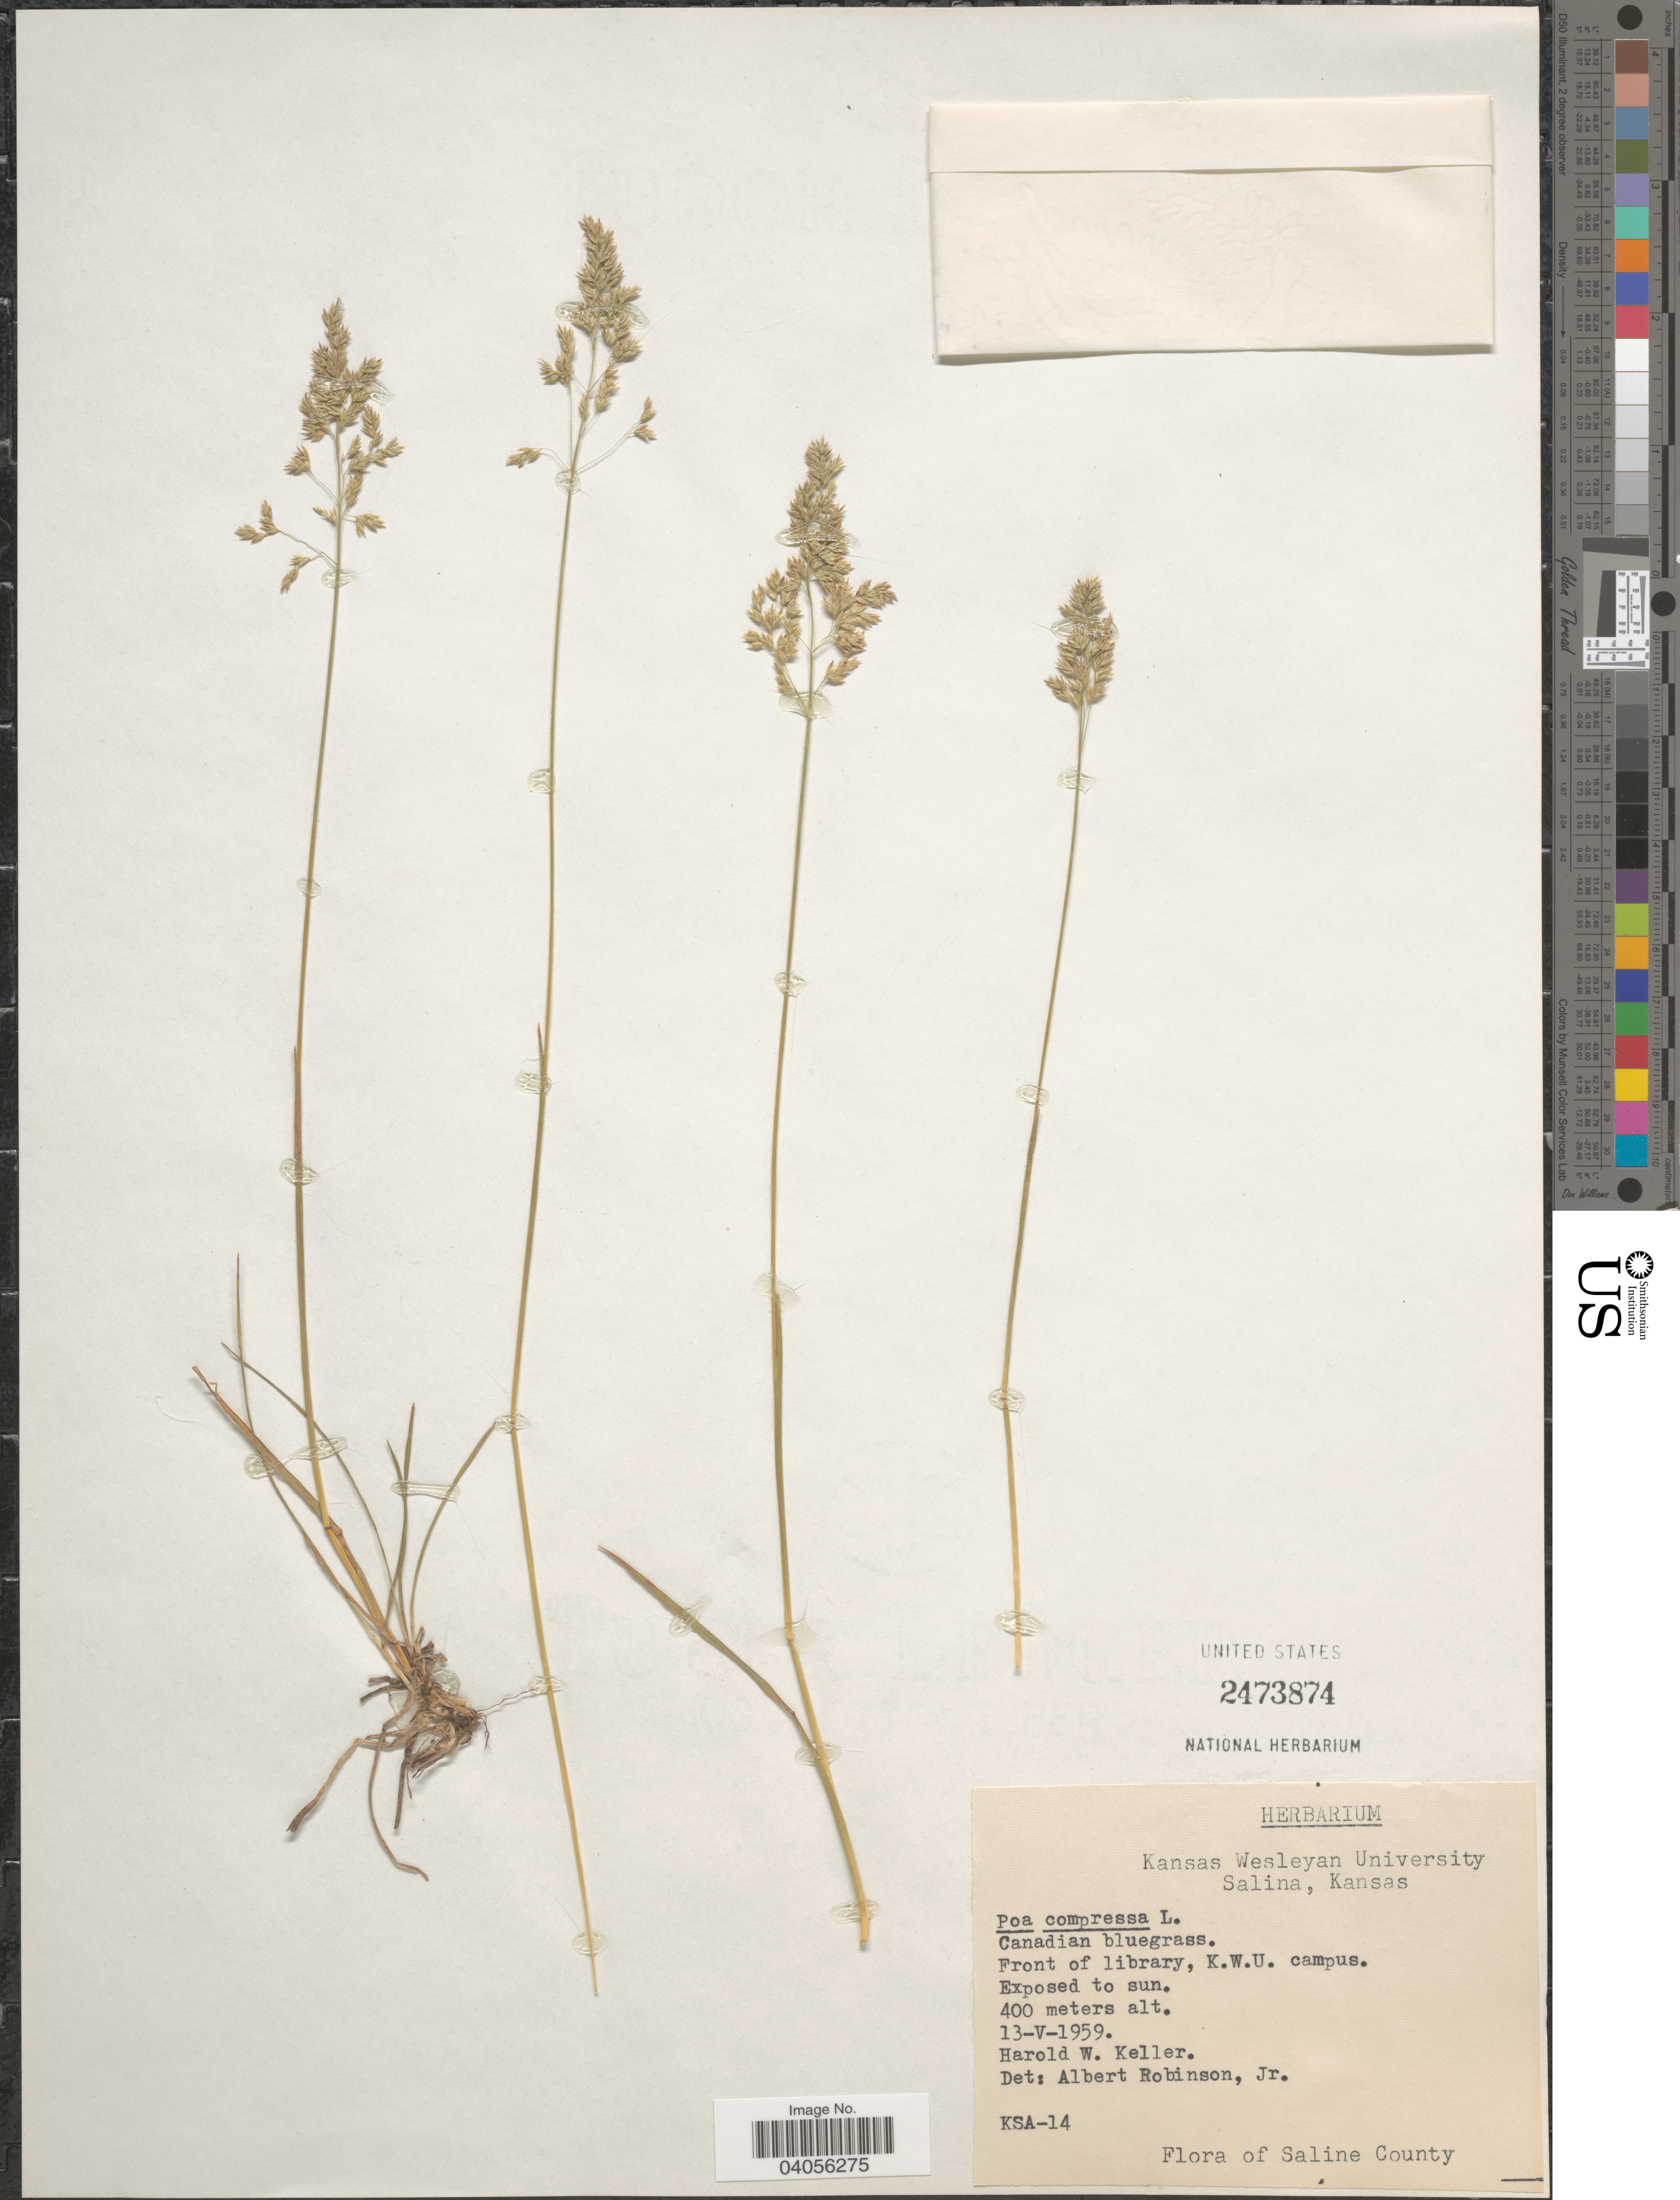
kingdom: Plantae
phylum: Tracheophyta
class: Liliopsida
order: Poales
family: Poaceae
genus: Poa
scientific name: Poa compressa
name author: L.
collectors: H. Keller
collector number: KSA-14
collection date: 1959-05-13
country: United States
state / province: Kansas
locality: Kansas Wesleyan University Salina. Front of library, K. W. U. campus. Saline County.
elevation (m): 400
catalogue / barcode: US 2473874